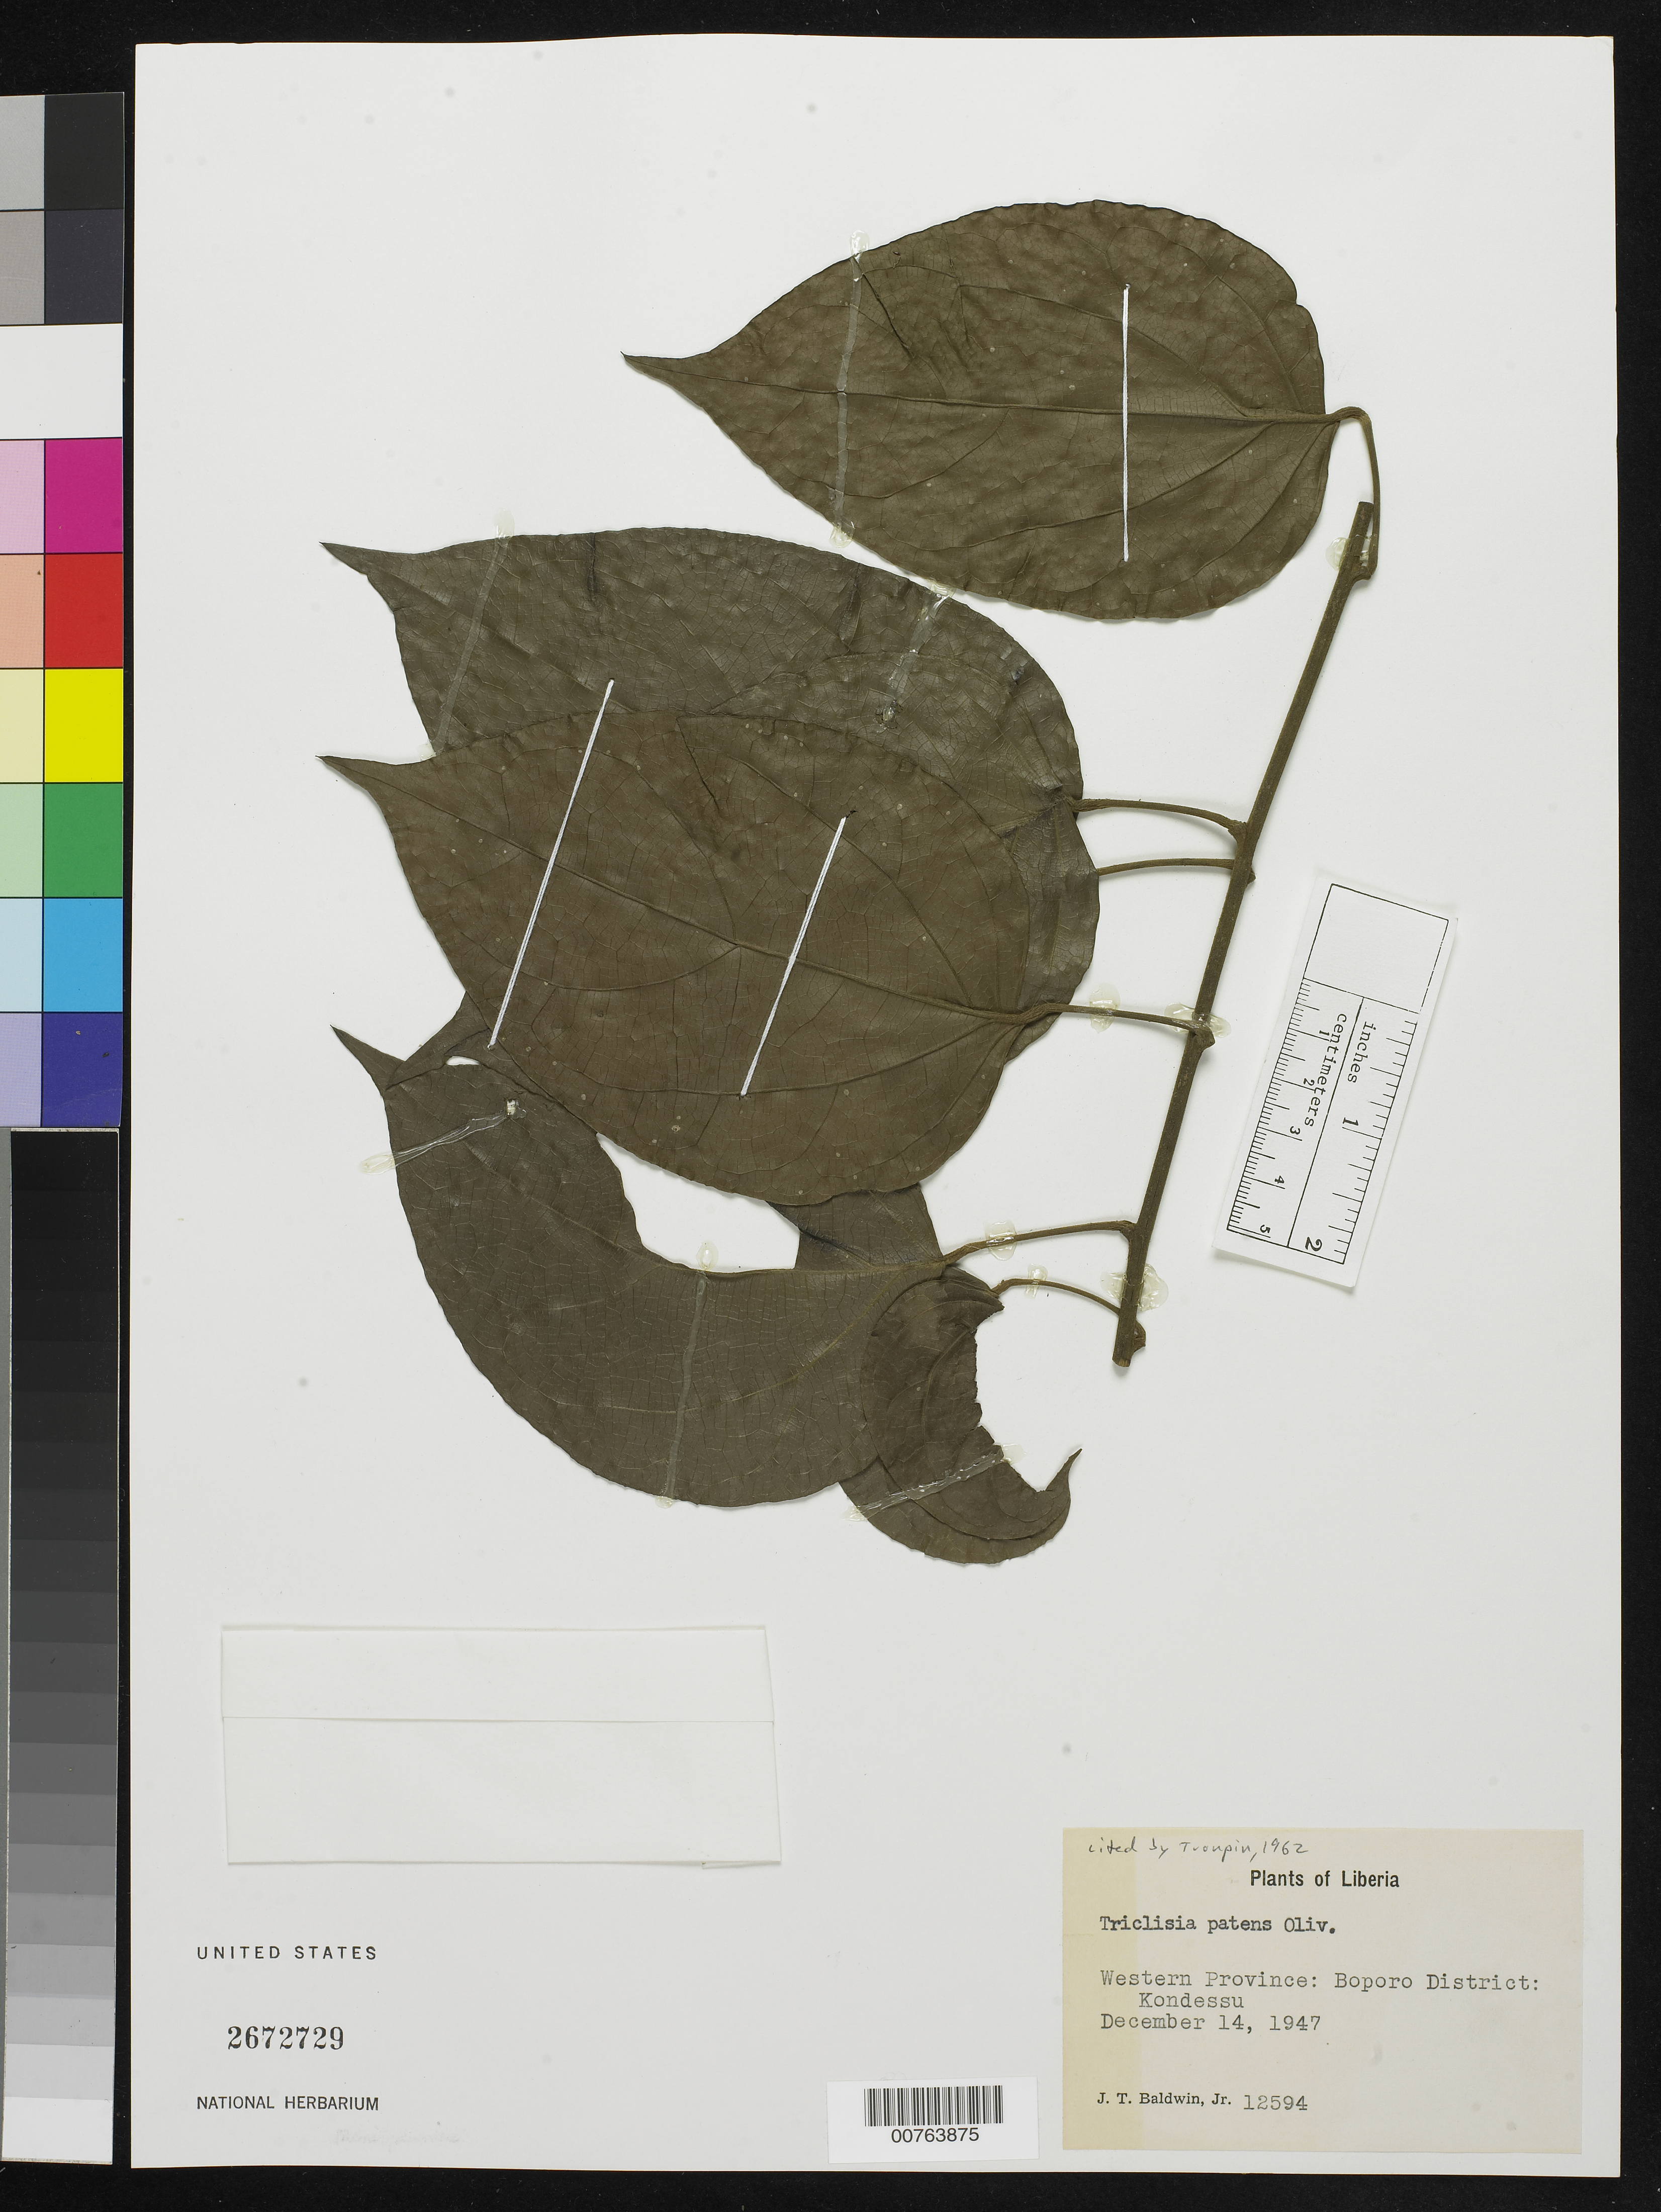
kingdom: Plantae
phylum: Tracheophyta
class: Magnoliopsida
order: Ranunculales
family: Menispermaceae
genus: Triclisia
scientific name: Triclisia patens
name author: Oliv.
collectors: J. T. Baldwin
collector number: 12594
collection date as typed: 14 Dec 1947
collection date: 1947-12-14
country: Liberia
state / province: Gbarpolu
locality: Western Province: Boporo District: Kondessu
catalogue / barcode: US 2672729